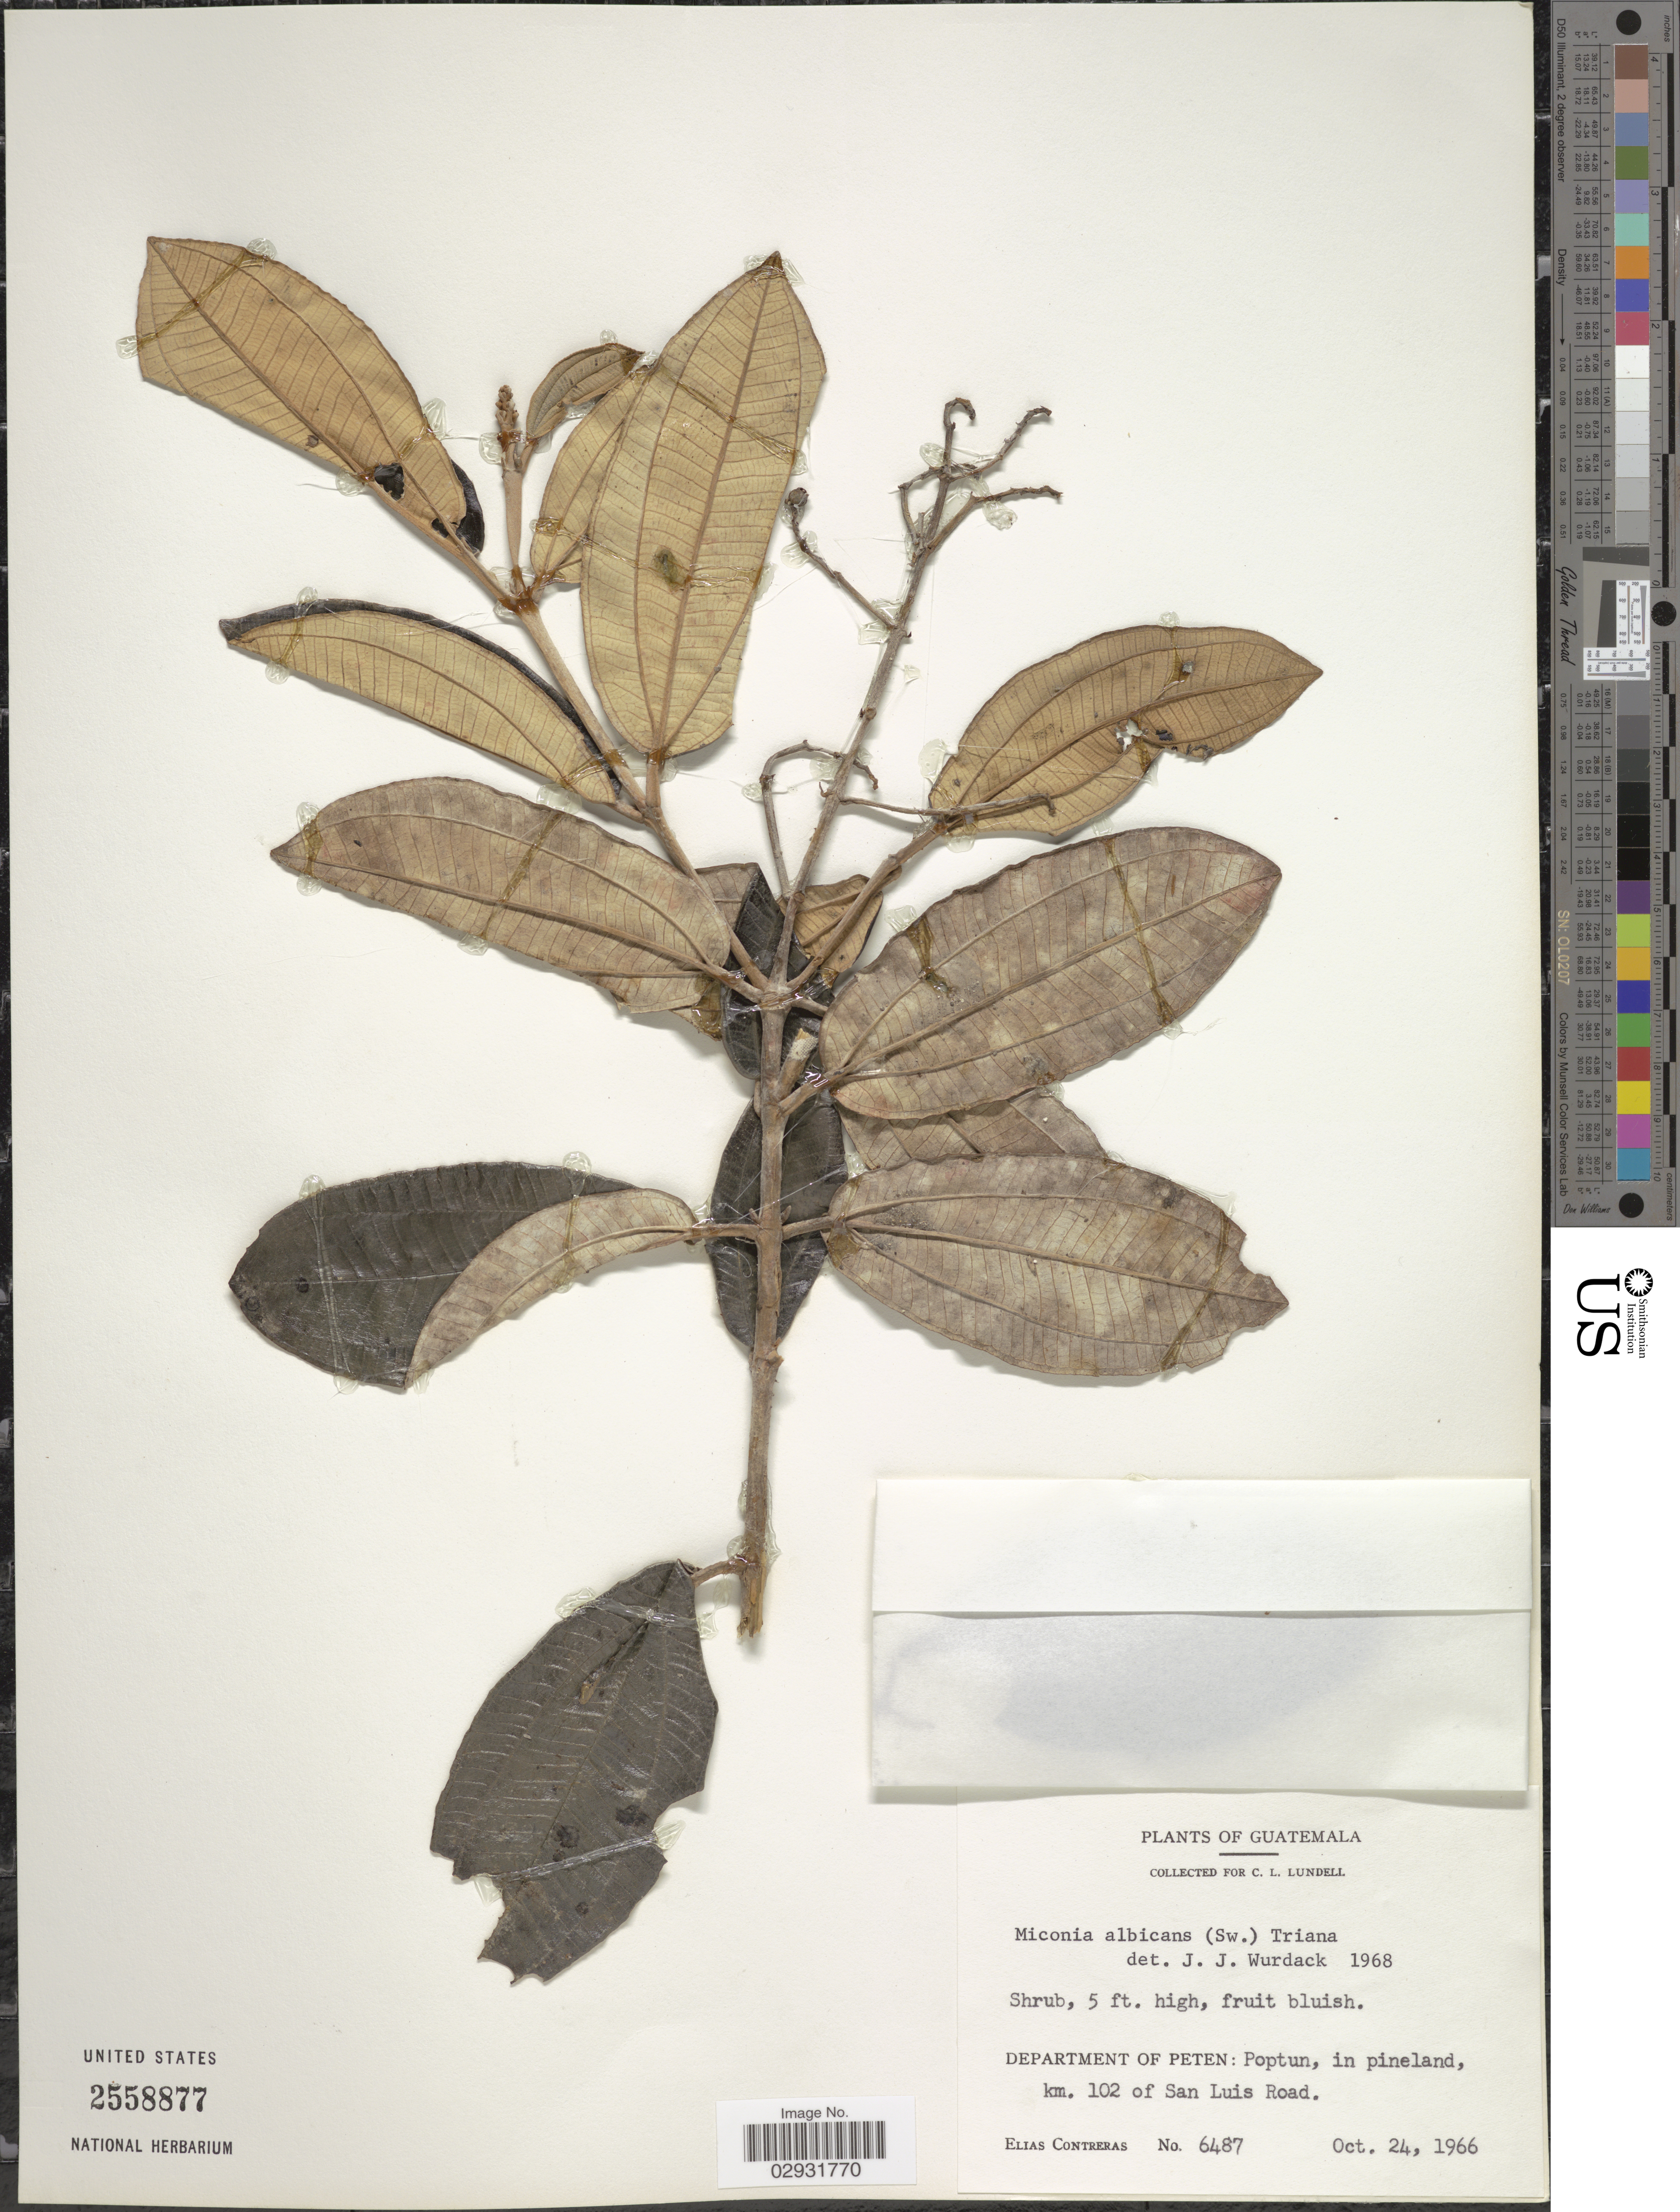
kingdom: Plantae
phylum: Tracheophyta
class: Magnoliopsida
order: Myrtales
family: Melastomataceae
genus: Miconia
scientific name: Miconia albicans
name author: (Sw.) Steud.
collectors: E. Contreras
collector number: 6487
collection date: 1966-10-24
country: Guatemala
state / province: El Petén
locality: Department of Peten: Poptun, in pineland, km. 102 of San Luis Road.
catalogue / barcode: US 2558877